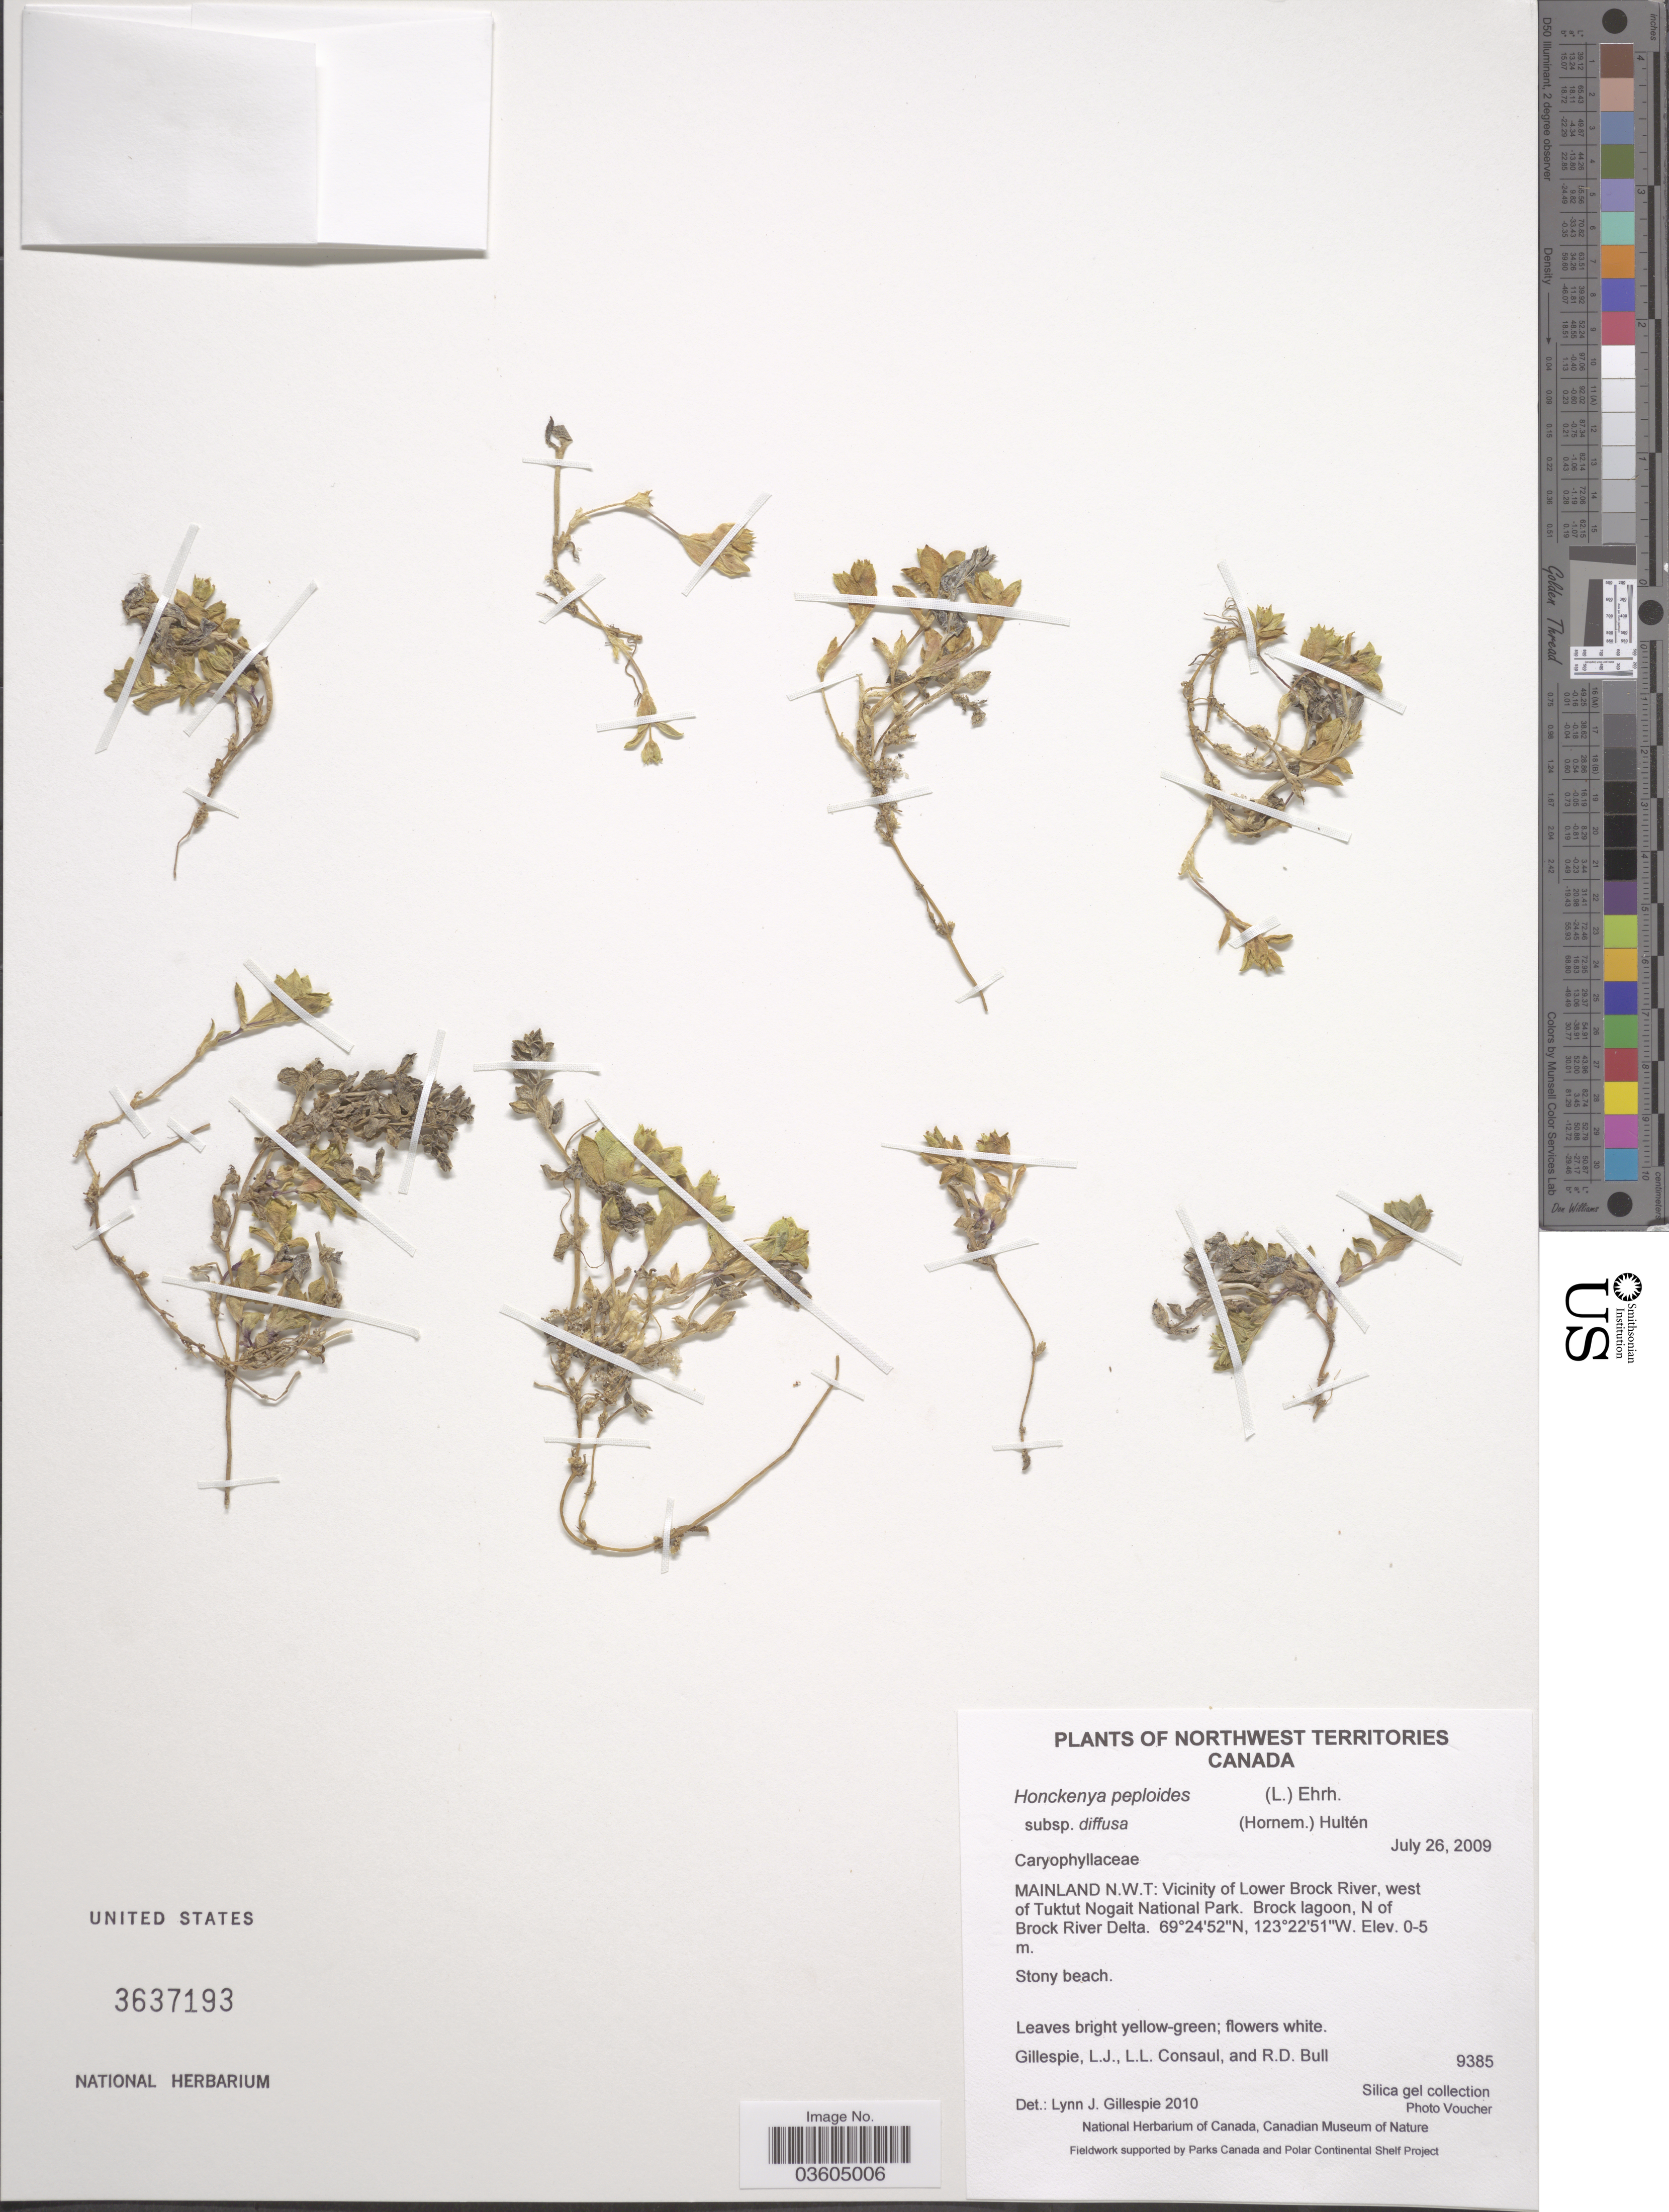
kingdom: Plantae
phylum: Tracheophyta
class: Magnoliopsida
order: Caryophyllales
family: Caryophyllaceae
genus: Honckenya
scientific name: Honckenya peploides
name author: (L.) Ehrh.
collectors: L. Gillespie, L. Consaul & R. Bull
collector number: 9385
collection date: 2009-07-26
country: Canada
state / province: Northwest Territories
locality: Mainland N.W.T.: Vicinity of Lower Brock River, west of Tuktut Nogait National Park. Brock lagoon, N of Brock River Delta.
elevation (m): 0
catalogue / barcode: US 3637193